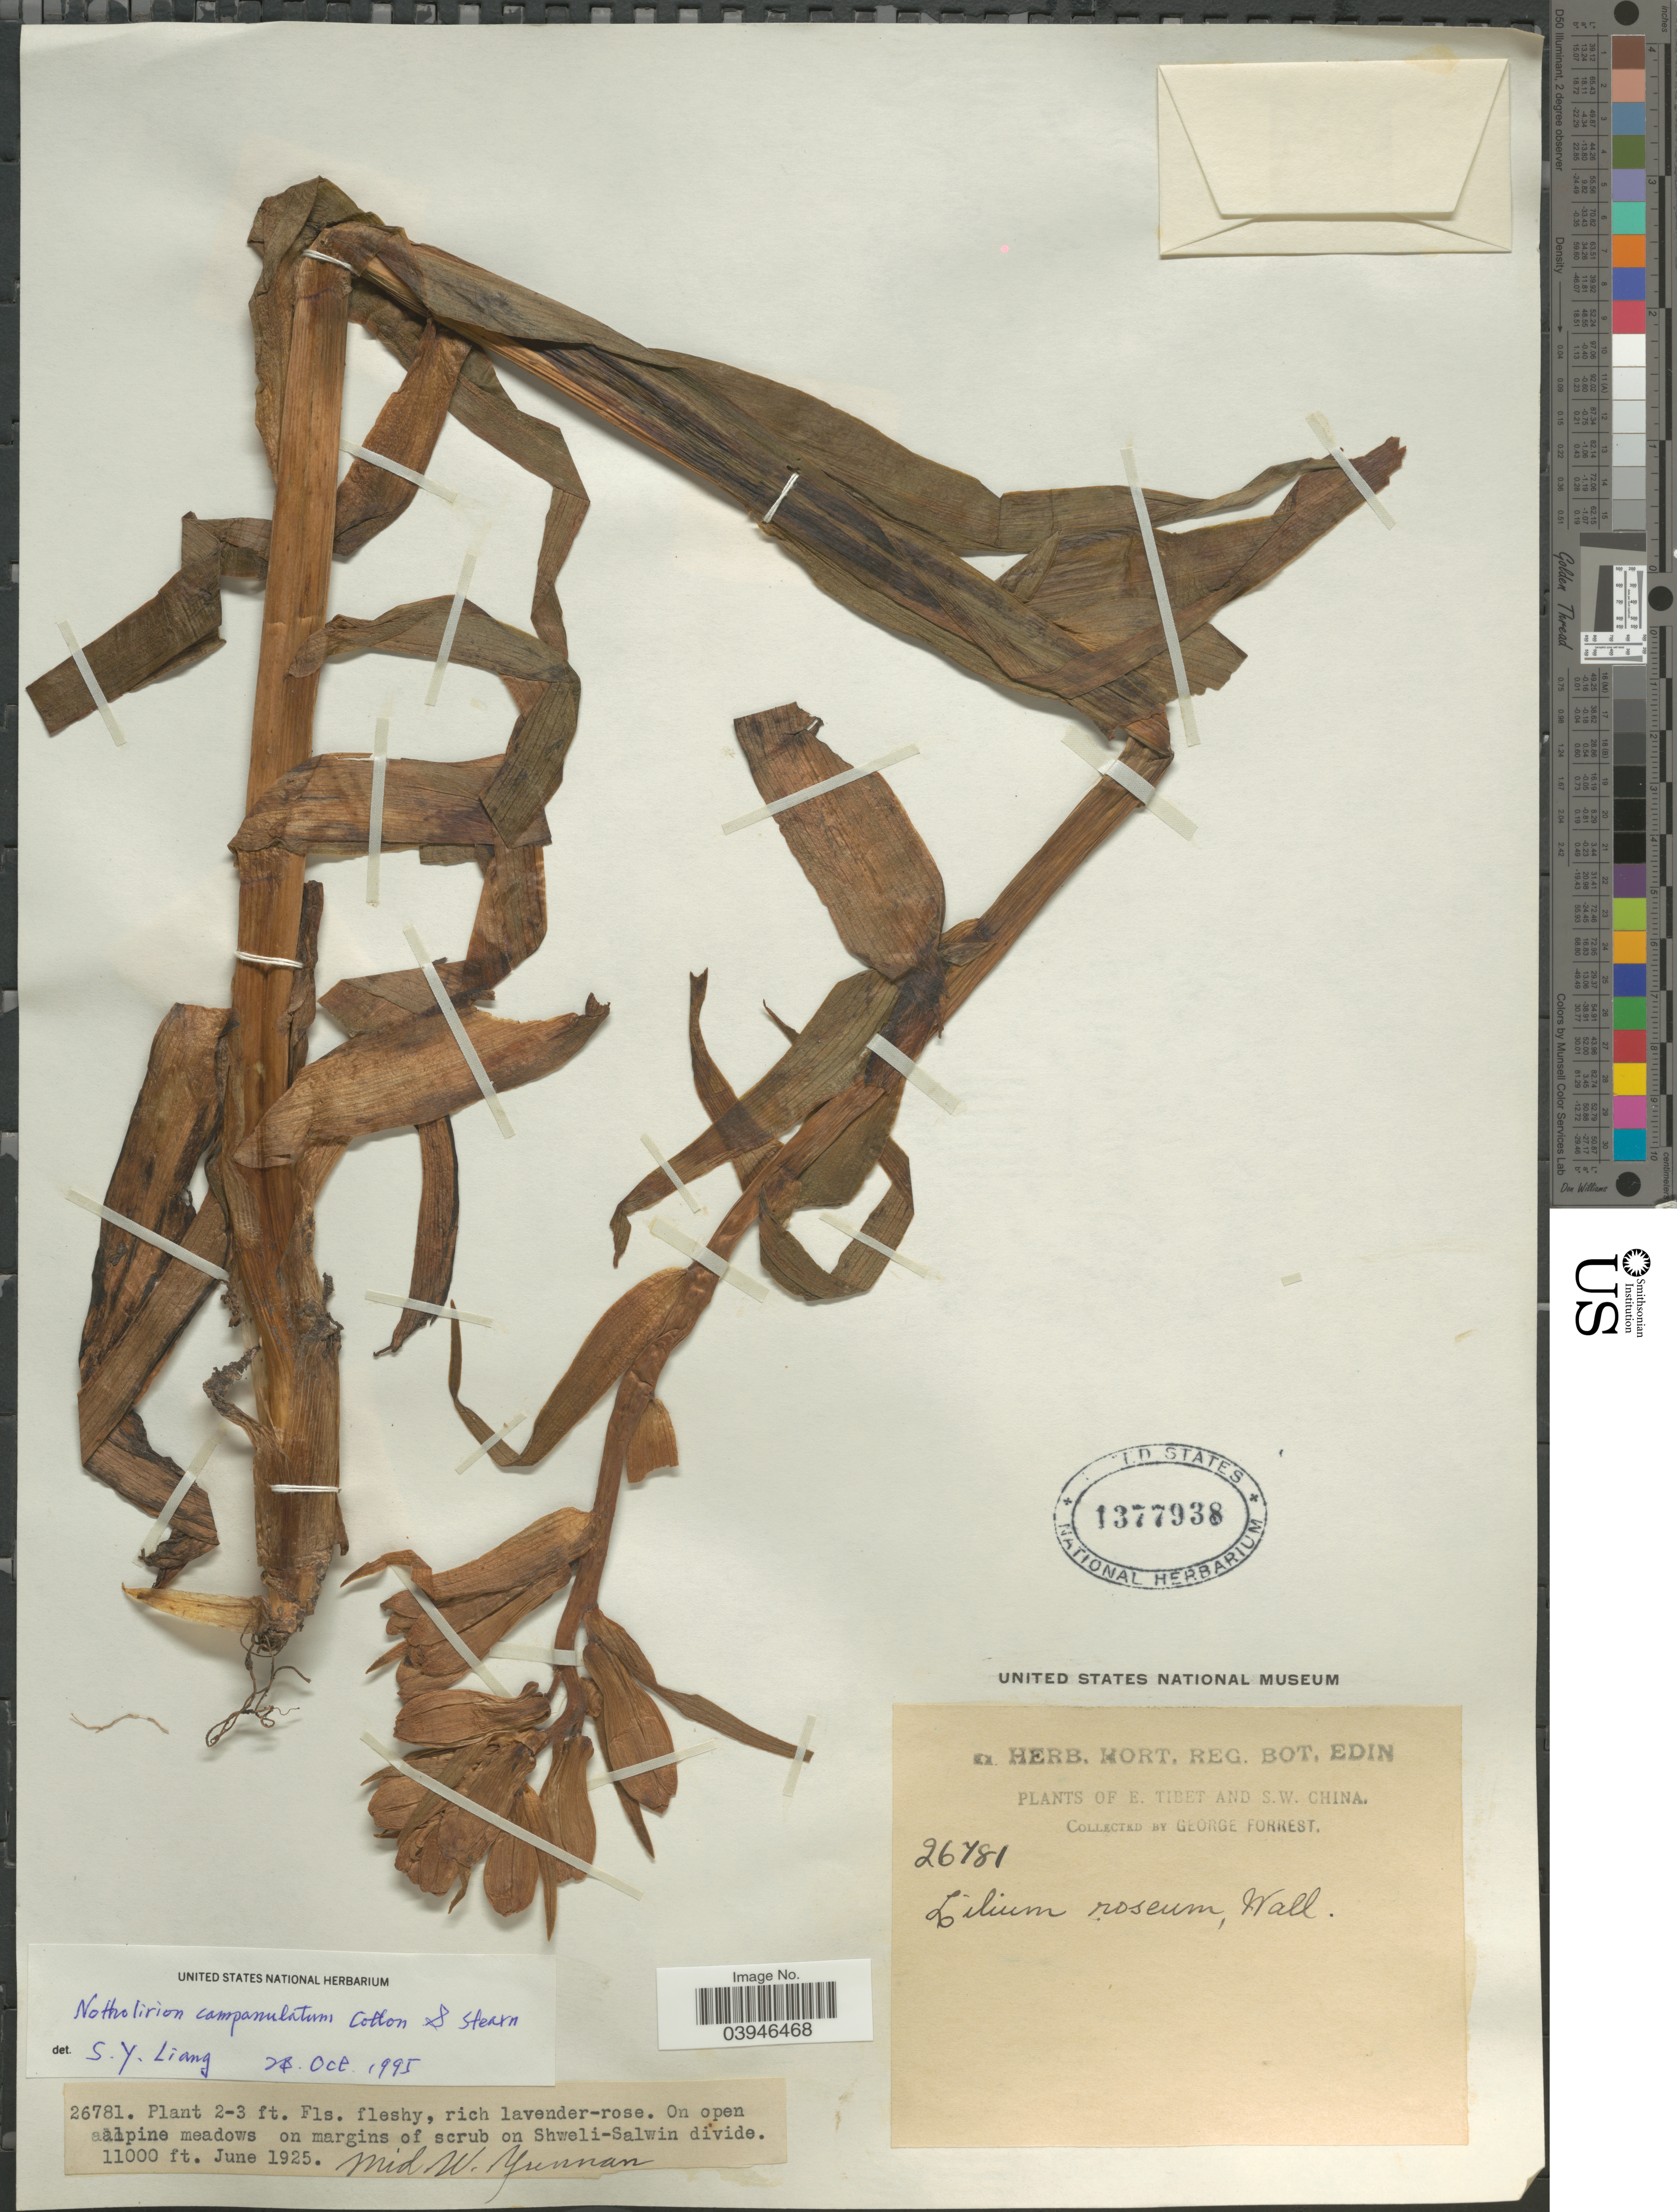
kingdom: Plantae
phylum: Tracheophyta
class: Liliopsida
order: Liliales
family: Liliaceae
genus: Notholirion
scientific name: Notholirion campanulatum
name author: Cotton & Stearn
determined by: Liang, Song-yun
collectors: G. Forrest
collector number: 26781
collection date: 1925-06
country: China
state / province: Yunnan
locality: On Shweli-Salwin divide. Mid W. Yunnan. S.W. China.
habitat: on open alpine meadows on margins of scrub.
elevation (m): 3353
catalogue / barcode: US 1377938